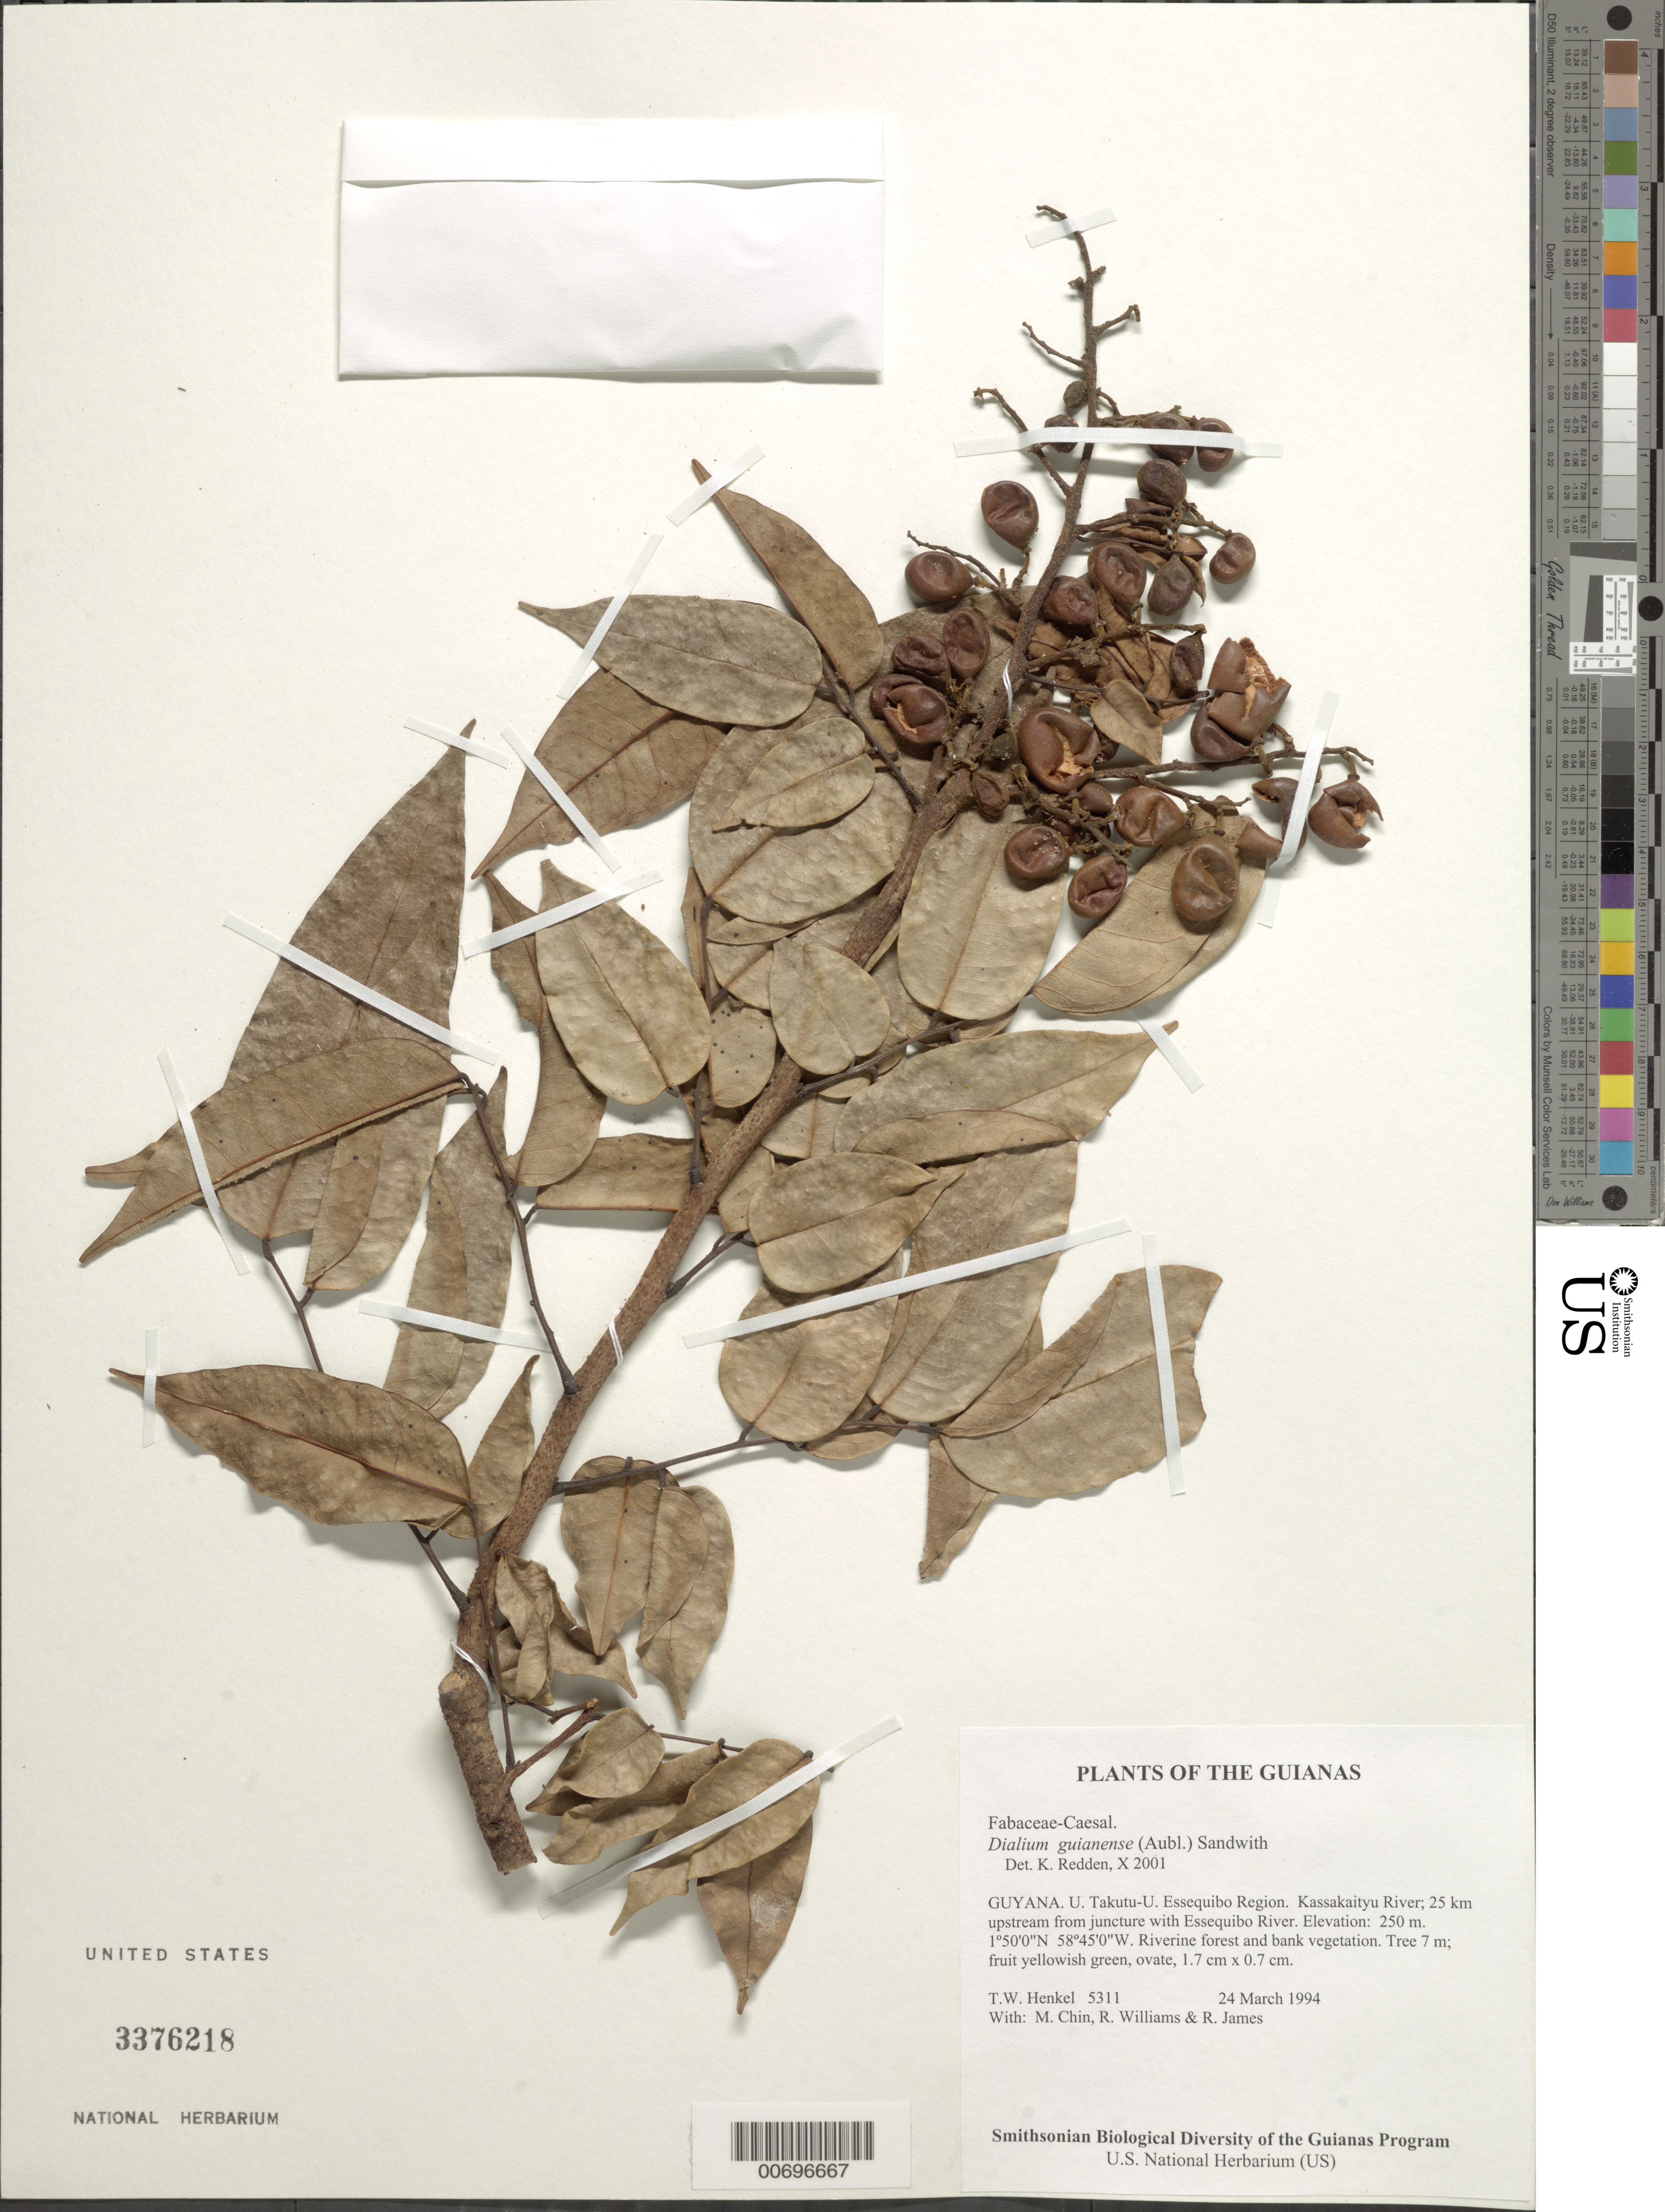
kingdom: Plantae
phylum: Tracheophyta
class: Magnoliopsida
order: Fabales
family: Fabaceae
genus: Dialium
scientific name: Dialium guianense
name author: (Aubl.) Sandwith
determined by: Redden, K. M.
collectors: T. Henkel, M. Chin, R. Williams & R. James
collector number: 5311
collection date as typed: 24 March 1994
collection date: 1994-03-24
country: Guyana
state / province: U. Takutu-U. Essequibo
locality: Kassakaityu River; 25 km upstream from juncture with Essequibo River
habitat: Riverine forest and bank vegetation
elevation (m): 250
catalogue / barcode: US 3376218